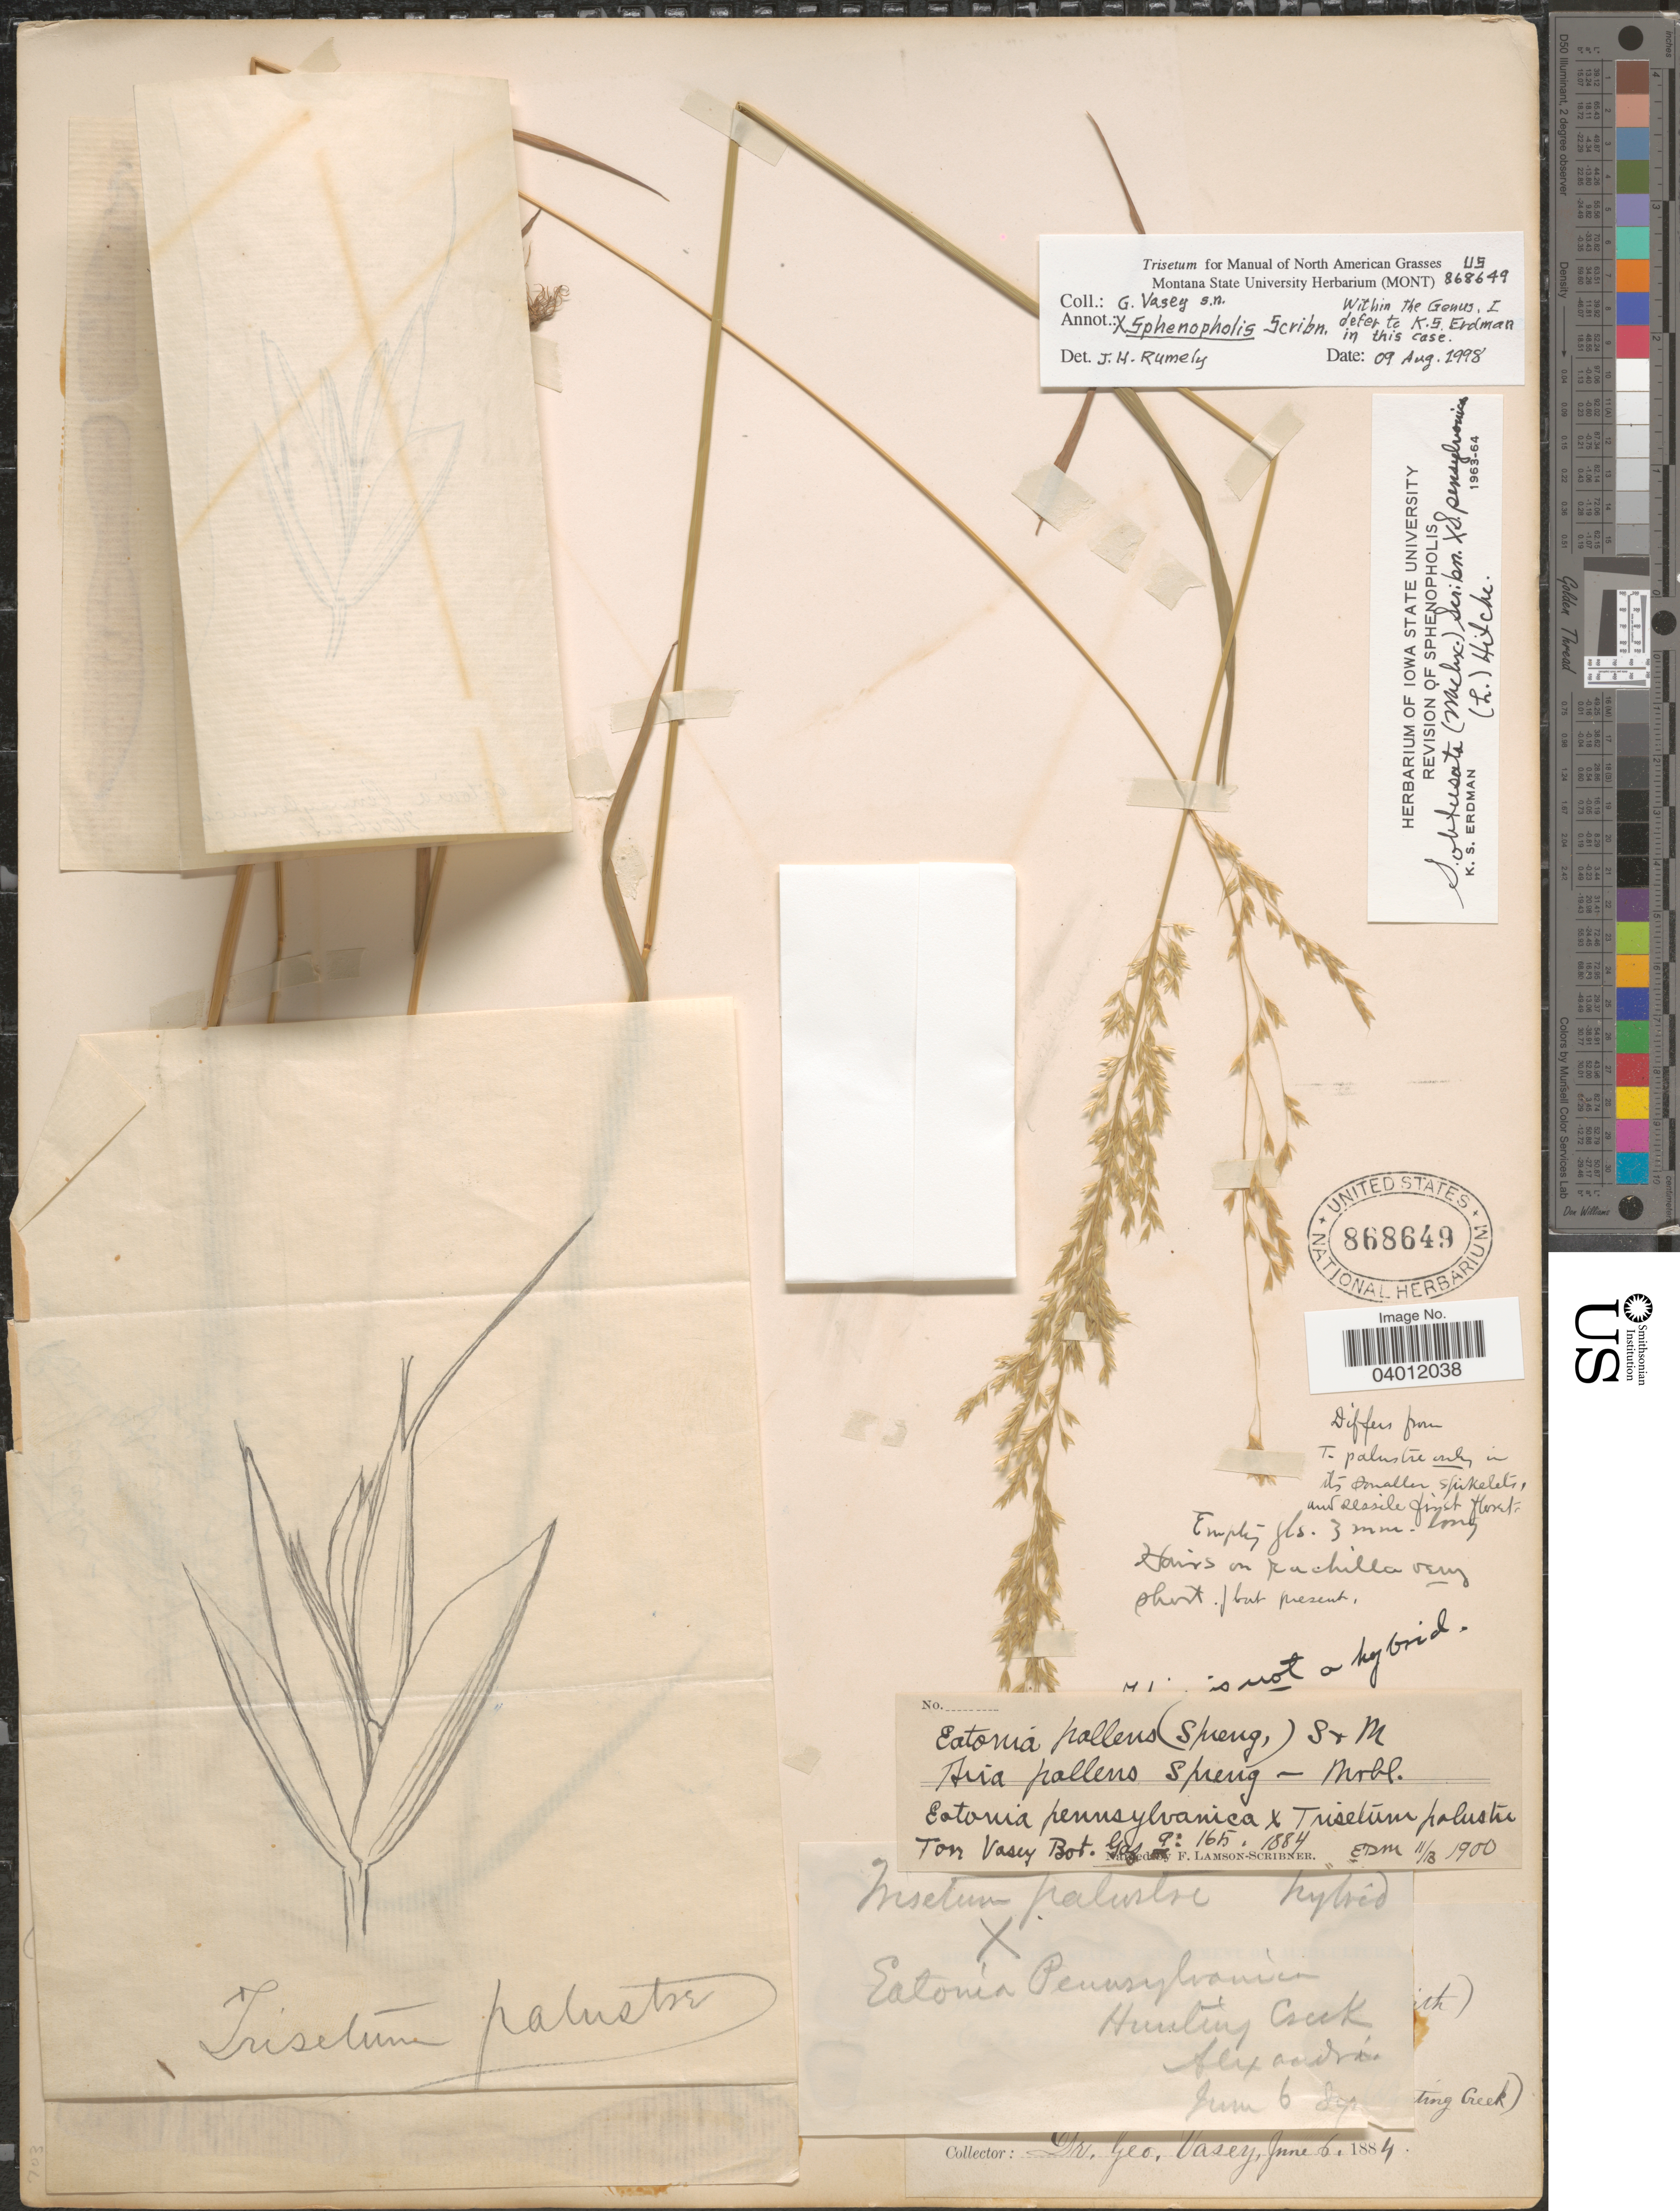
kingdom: Plantae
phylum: Tracheophyta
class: Liliopsida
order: Poales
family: Poaceae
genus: Sphenopholis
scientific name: Sphenopholis sp.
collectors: G. R. Vasey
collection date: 1884-06-06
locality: [illegible text]. Hunting Creek. Alexandria.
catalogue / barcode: US 868649